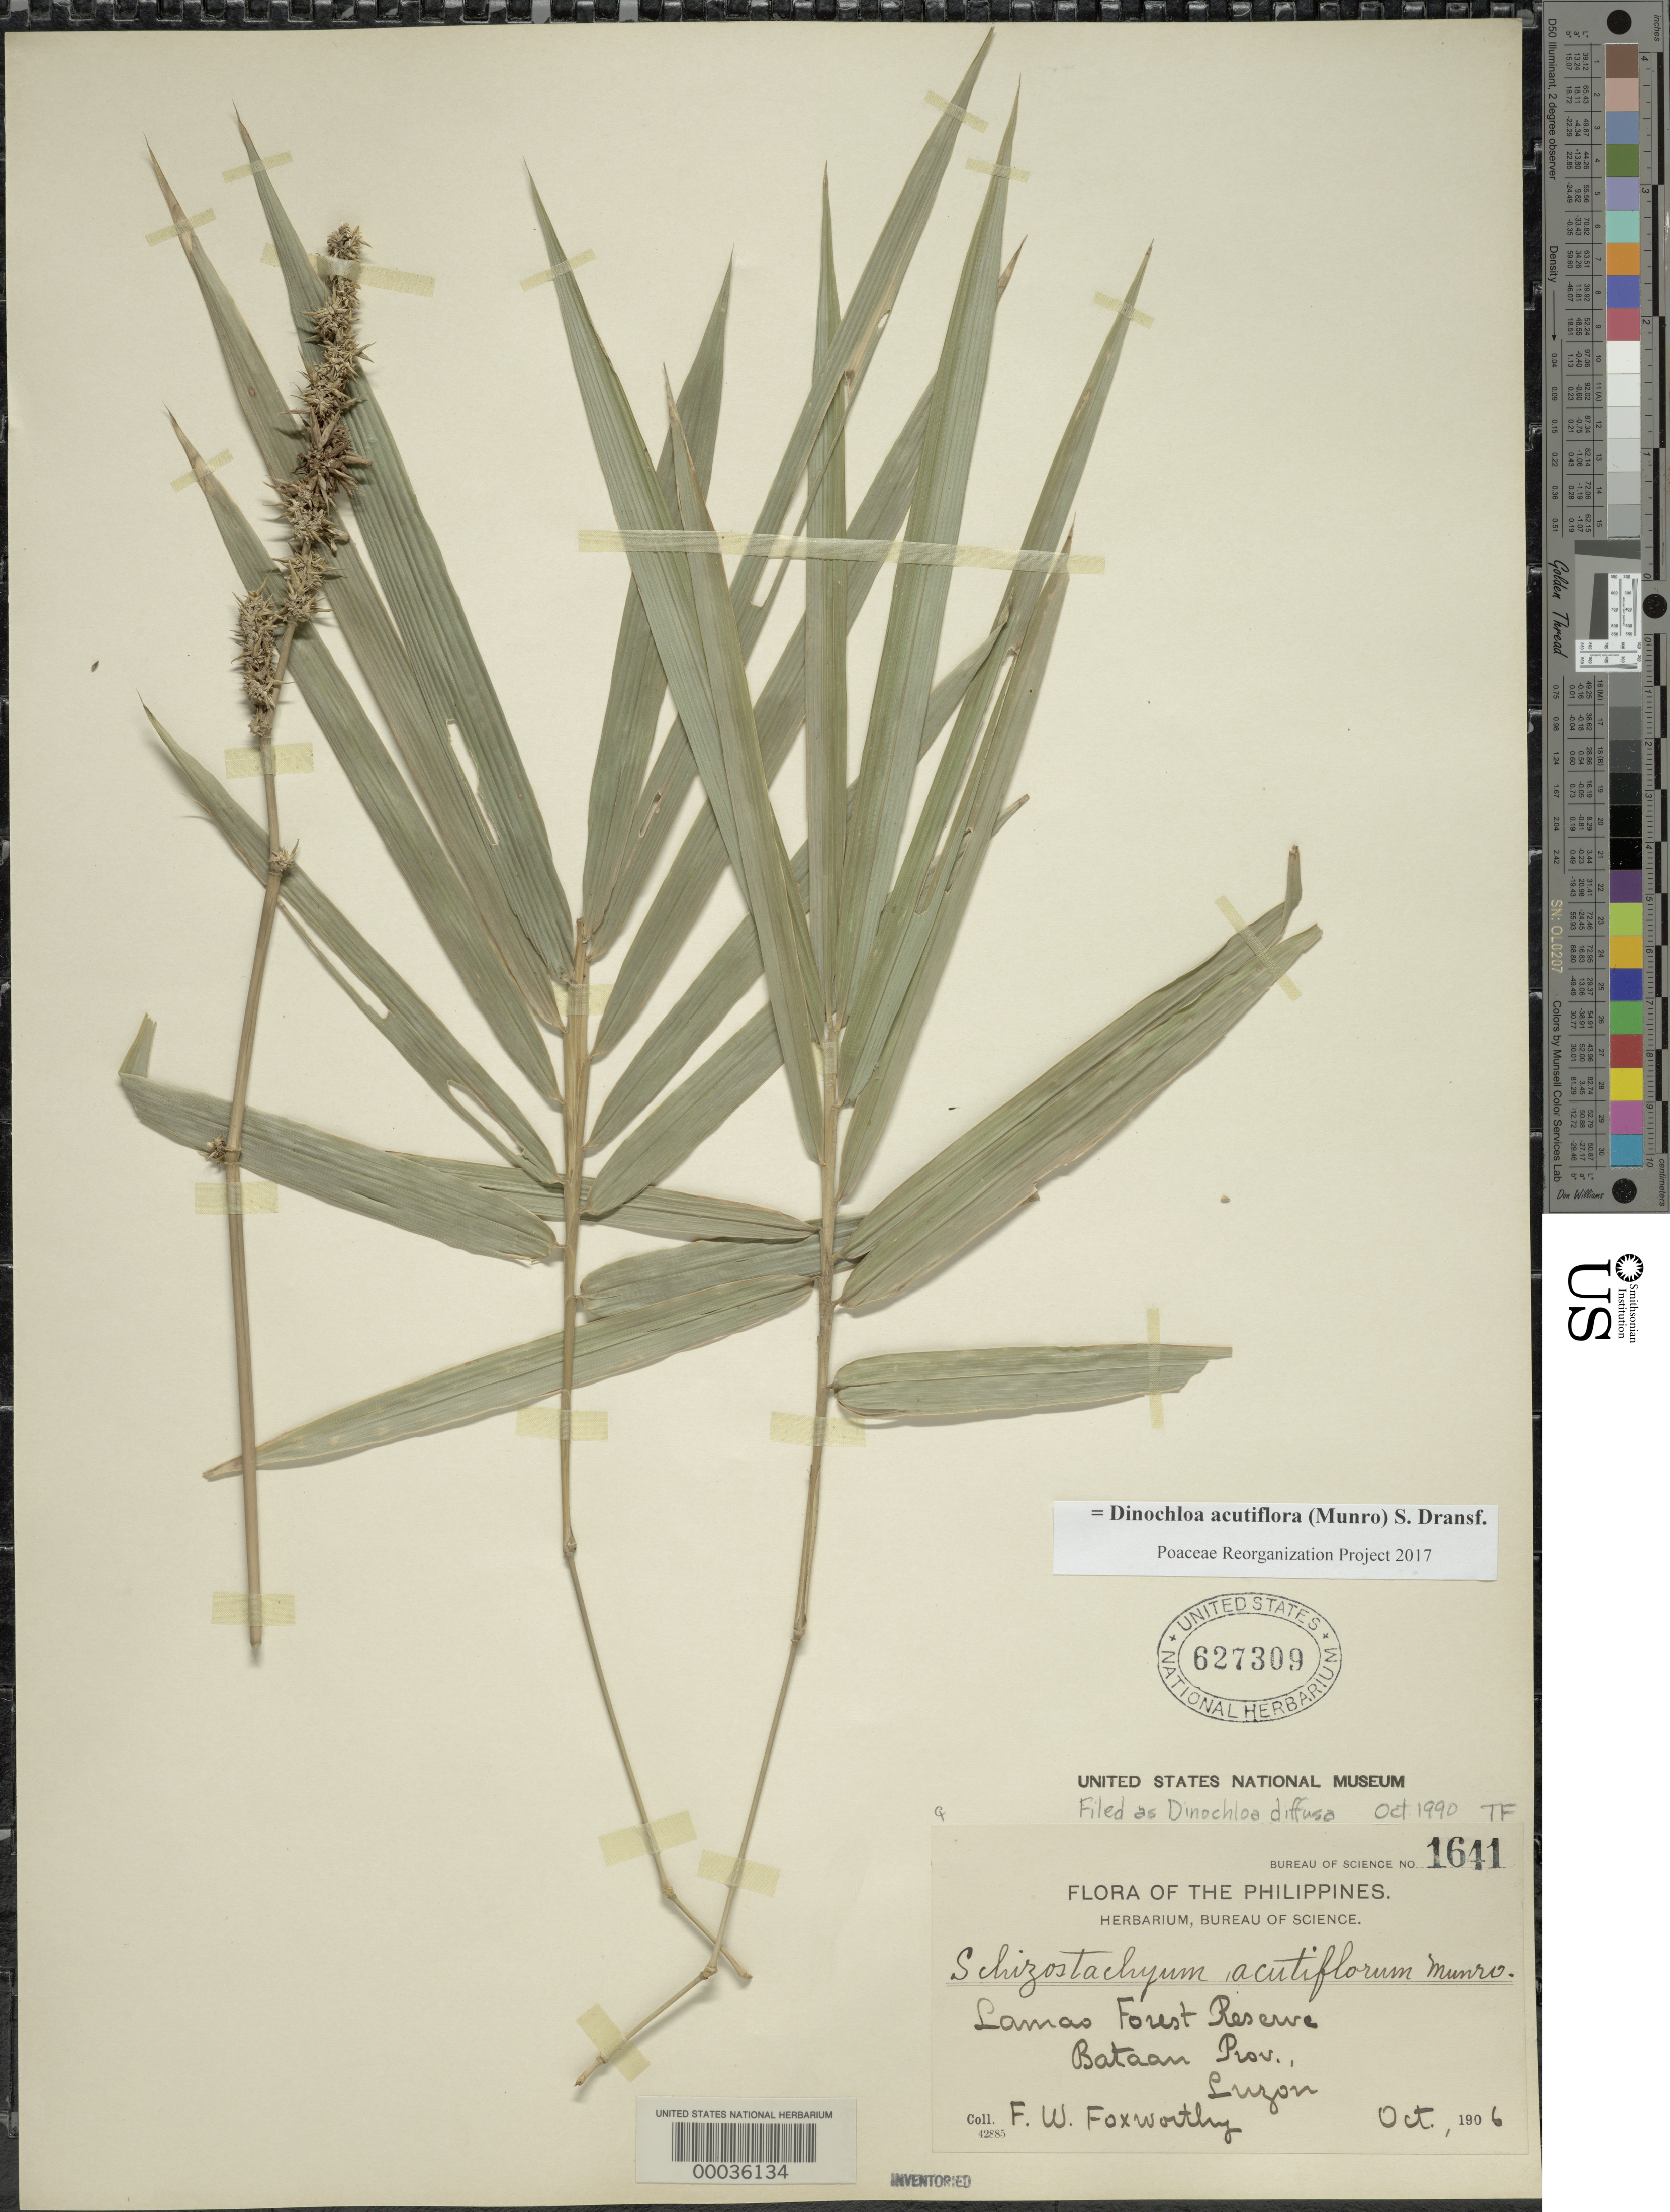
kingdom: Plantae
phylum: Tracheophyta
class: Liliopsida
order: Poales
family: Poaceae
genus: Dinochloa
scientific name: Dinochloa acutiflora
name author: (Munro) Soenarko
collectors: F. W. Foxworthy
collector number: Pbs 1641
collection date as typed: Oct 1906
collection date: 1906-10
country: Philippines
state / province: Central Luzon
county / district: Bataan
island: Luzon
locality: Lamao forest reserve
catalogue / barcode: US 627309